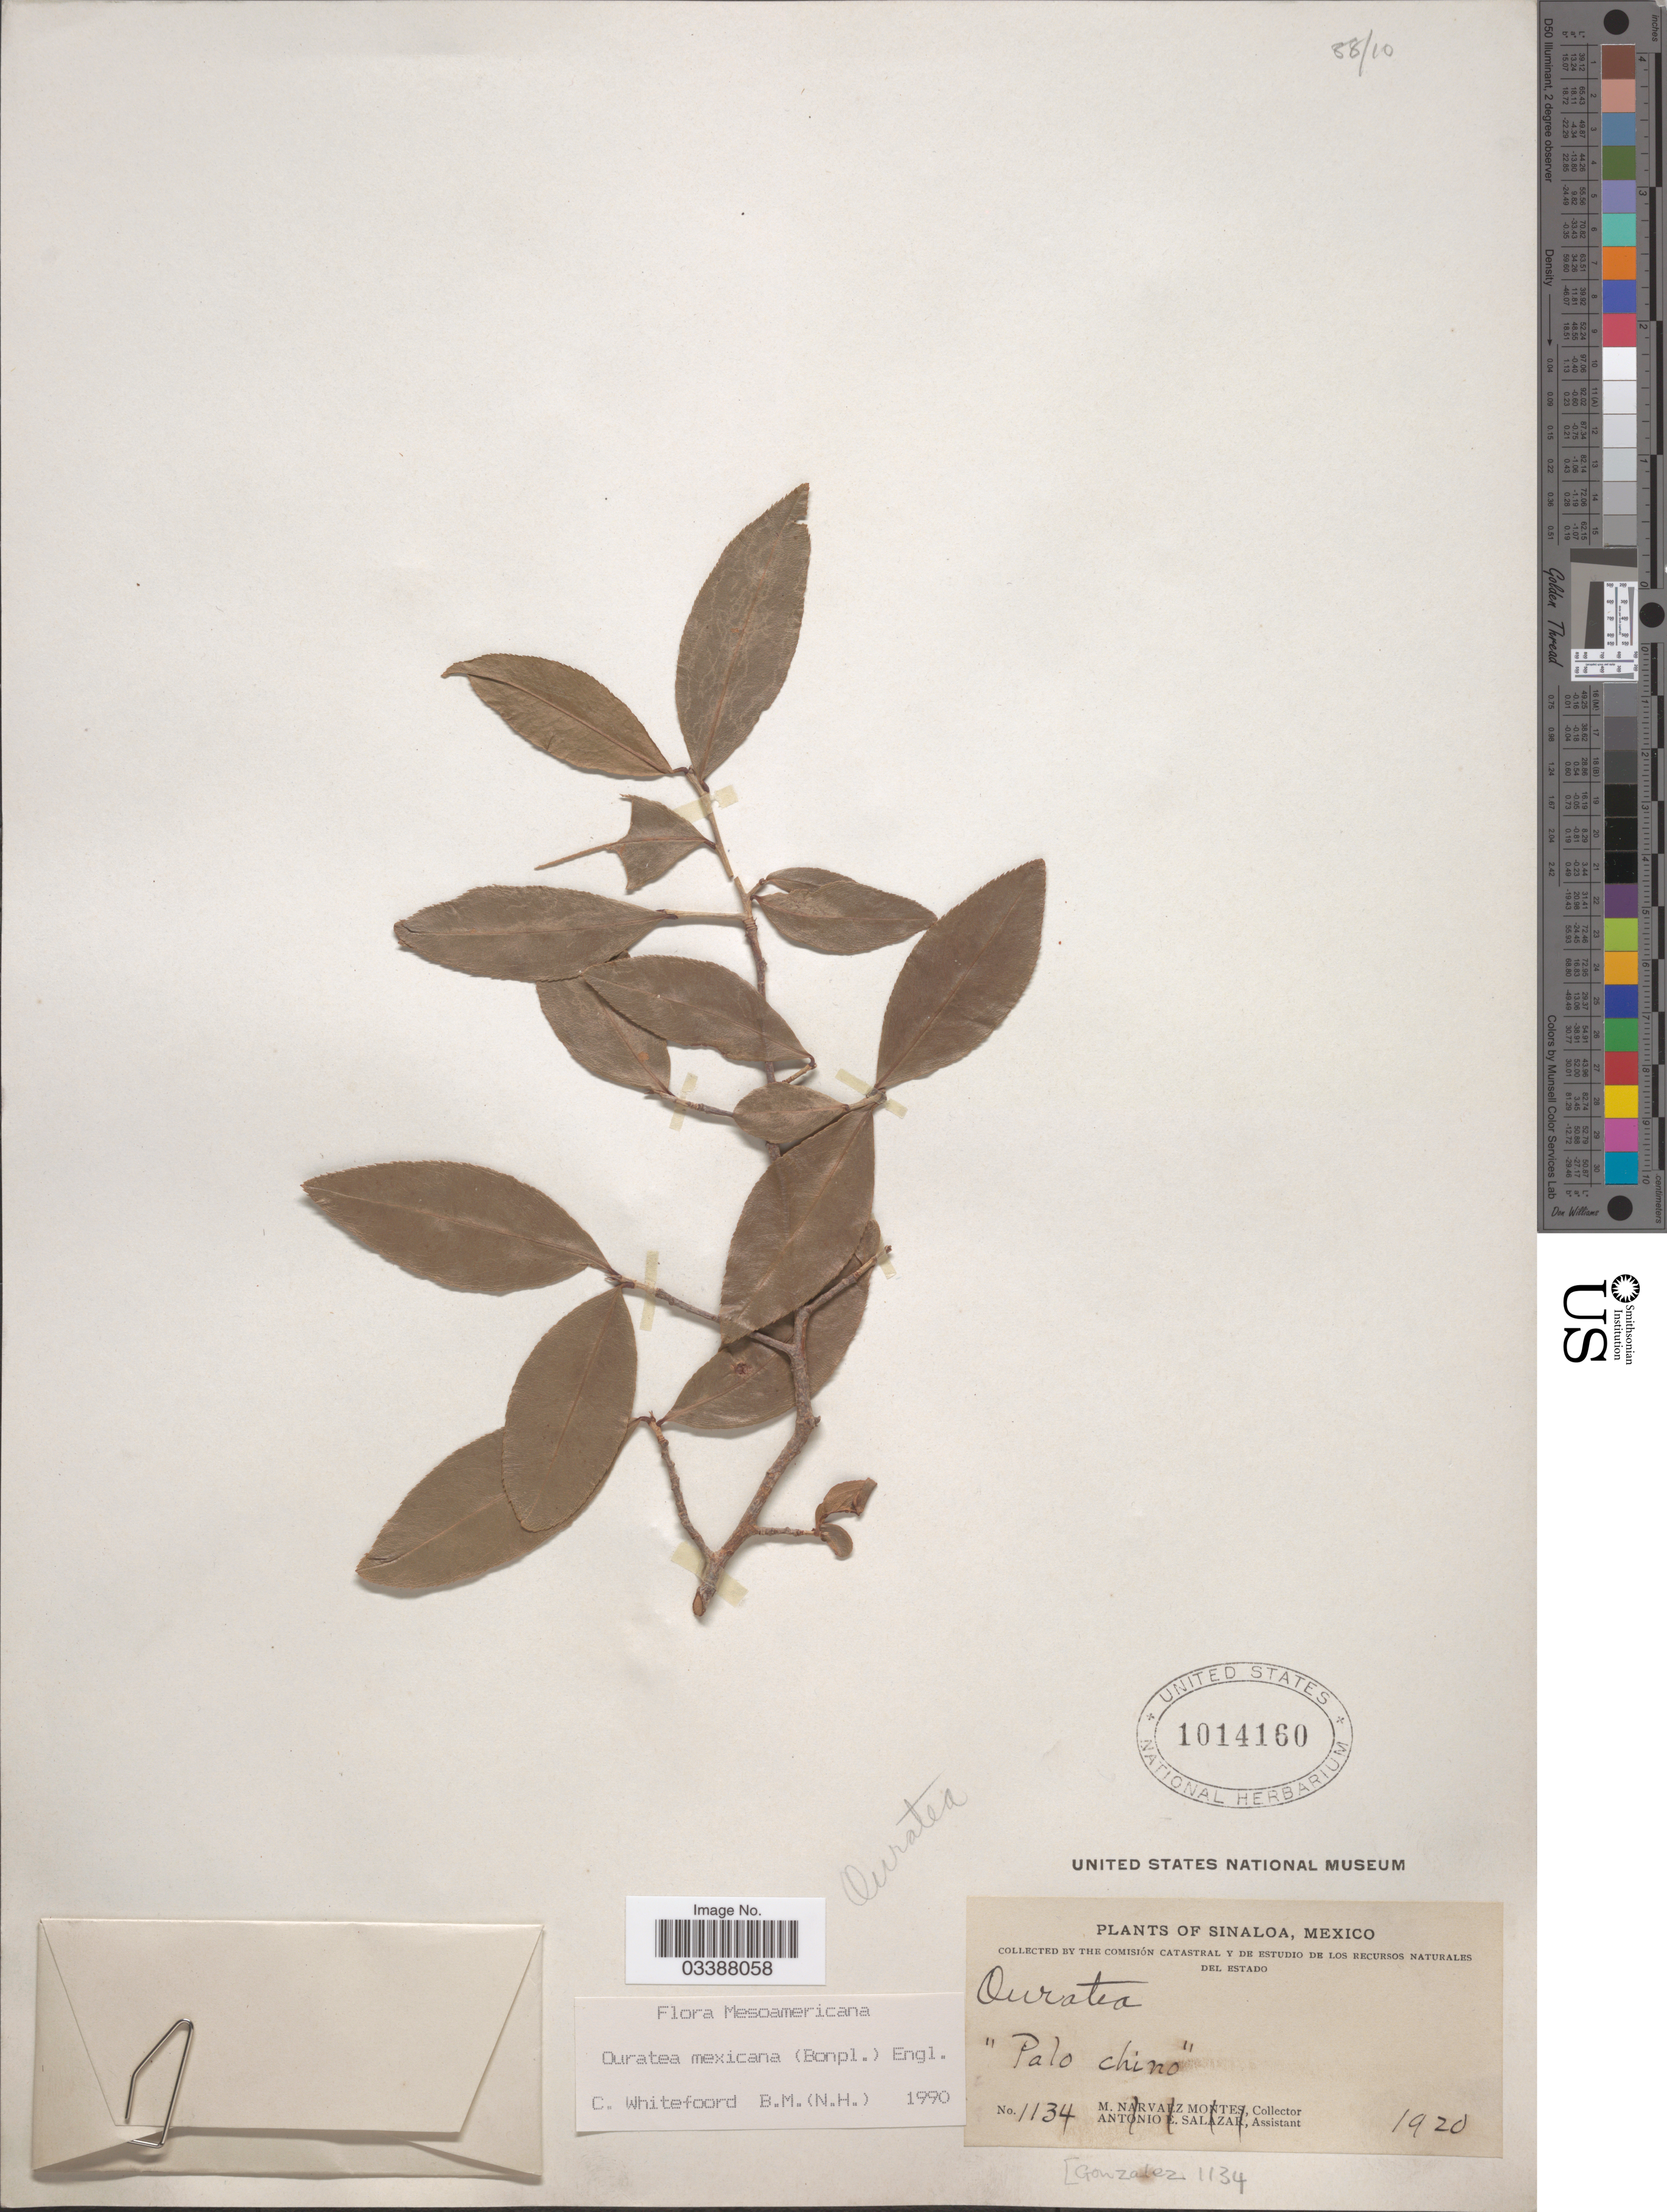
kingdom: Plantae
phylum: Tracheophyta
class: Magnoliopsida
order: Malpighiales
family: Ochnaceae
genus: Ouratea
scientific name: Ouratea mexicana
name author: (Humb.) Engl.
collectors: -. Gonzalez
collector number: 1134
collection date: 1920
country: Mexico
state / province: Sinaloa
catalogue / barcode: US 1014160